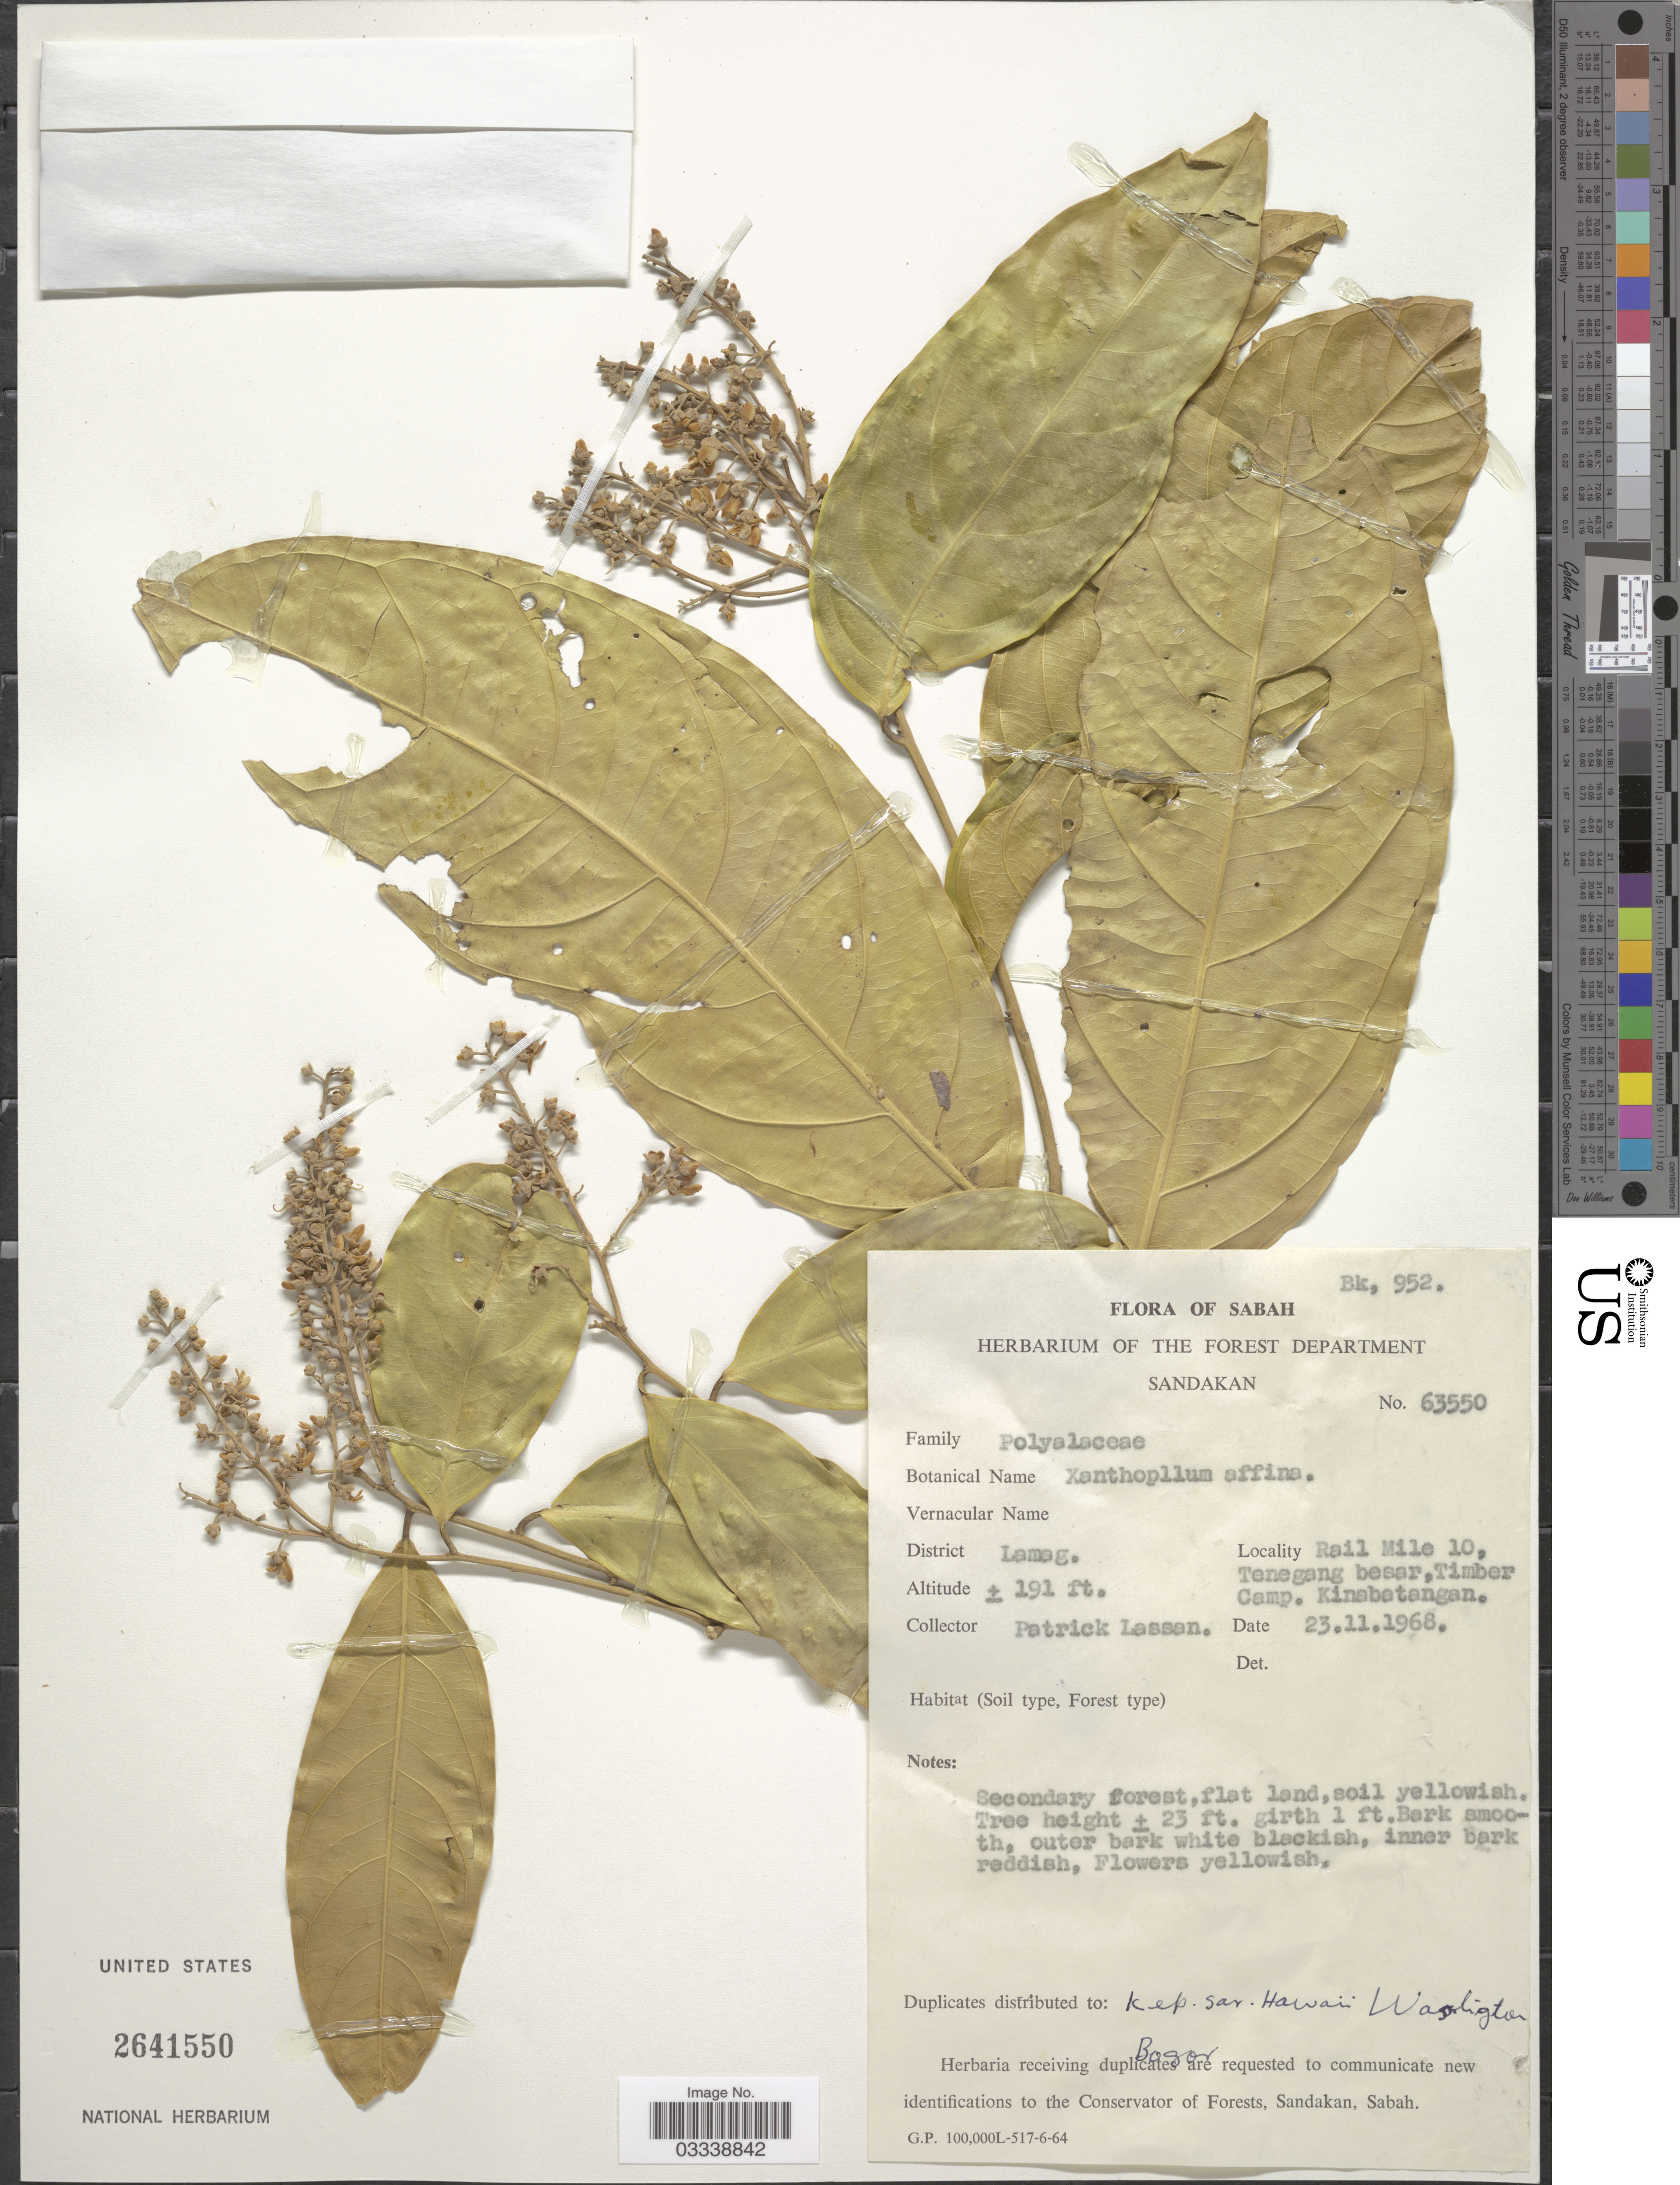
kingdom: Plantae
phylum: Tracheophyta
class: Magnoliopsida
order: Fabales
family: Polygalaceae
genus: Xanthophyllum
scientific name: Xanthophyllum affine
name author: Korth. ex Miq.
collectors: P. Lassan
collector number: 63550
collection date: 1968-11-23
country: Malaysia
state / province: Sabah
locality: District Lamag. Rail Mile 10, Tenegang besar, Timber Camp. Kinabatangan.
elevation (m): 58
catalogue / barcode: US 2641550